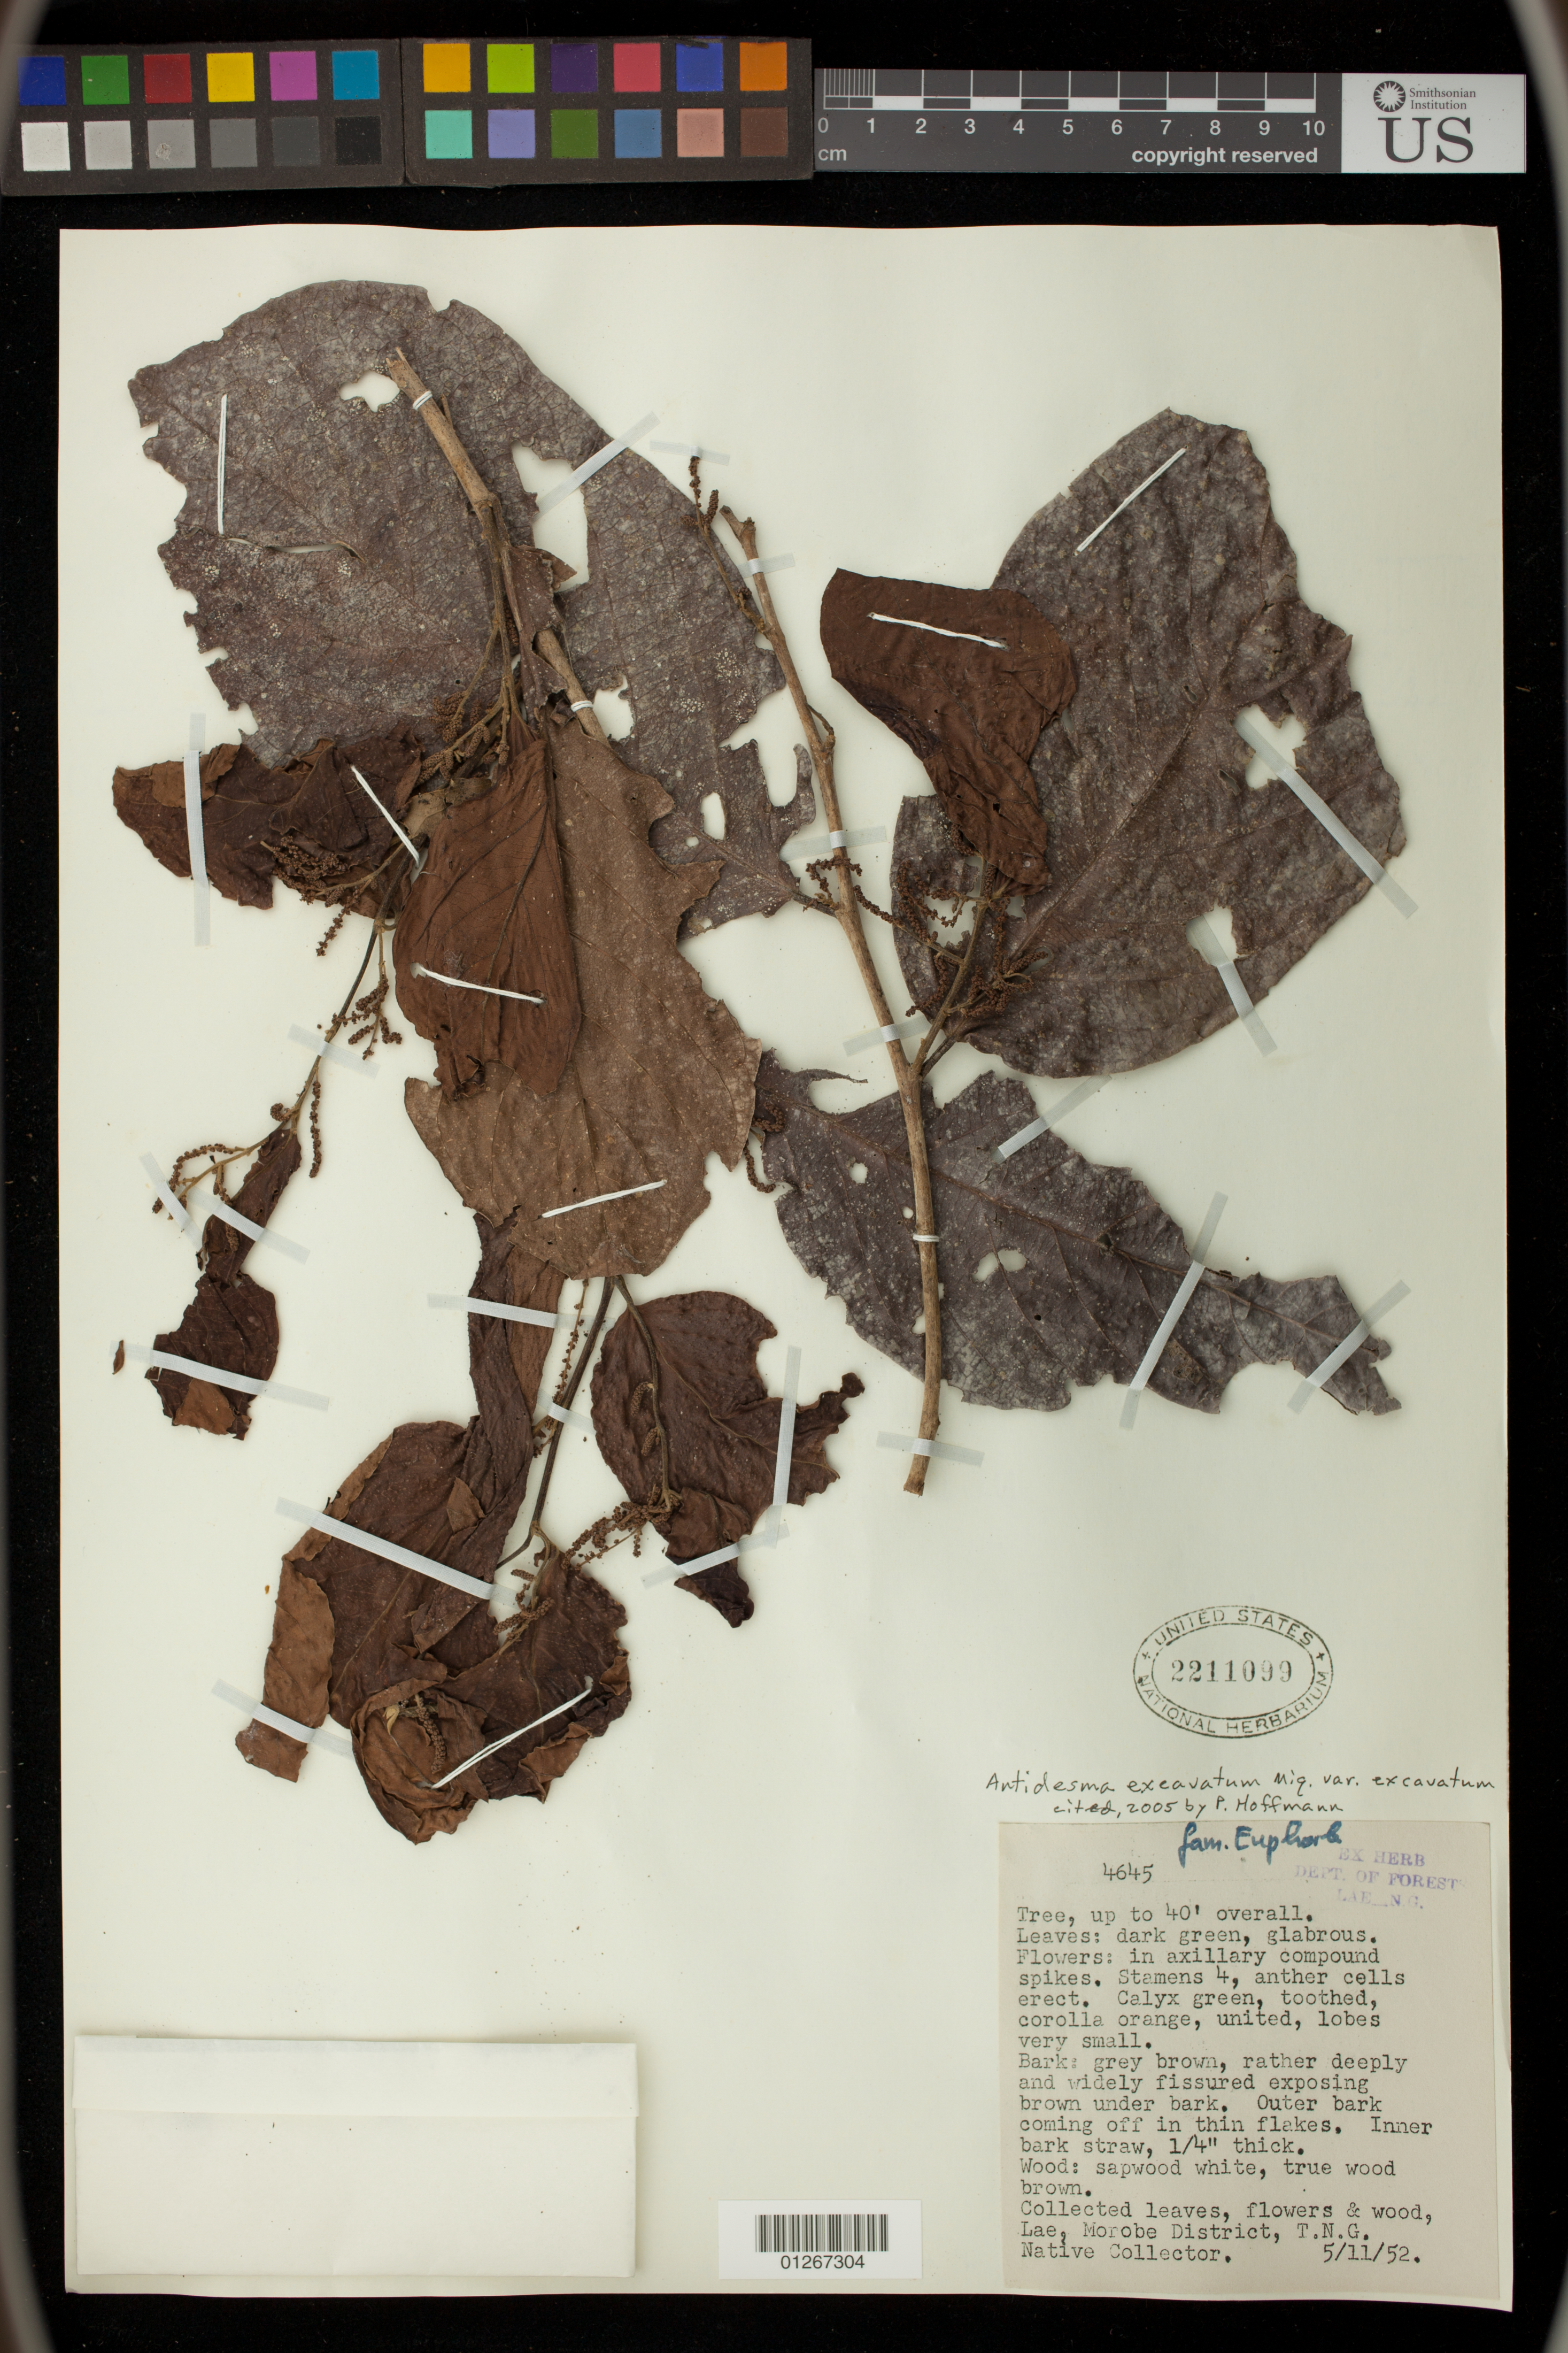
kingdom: Plantae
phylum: Tracheophyta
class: Magnoliopsida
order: Malpighiales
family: Phyllanthaceae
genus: Antidesma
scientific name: Antidesma excavatum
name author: Miq.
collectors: Native collector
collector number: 4645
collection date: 1952-05-11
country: Papua New Guinea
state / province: Morobe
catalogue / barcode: US 2211099